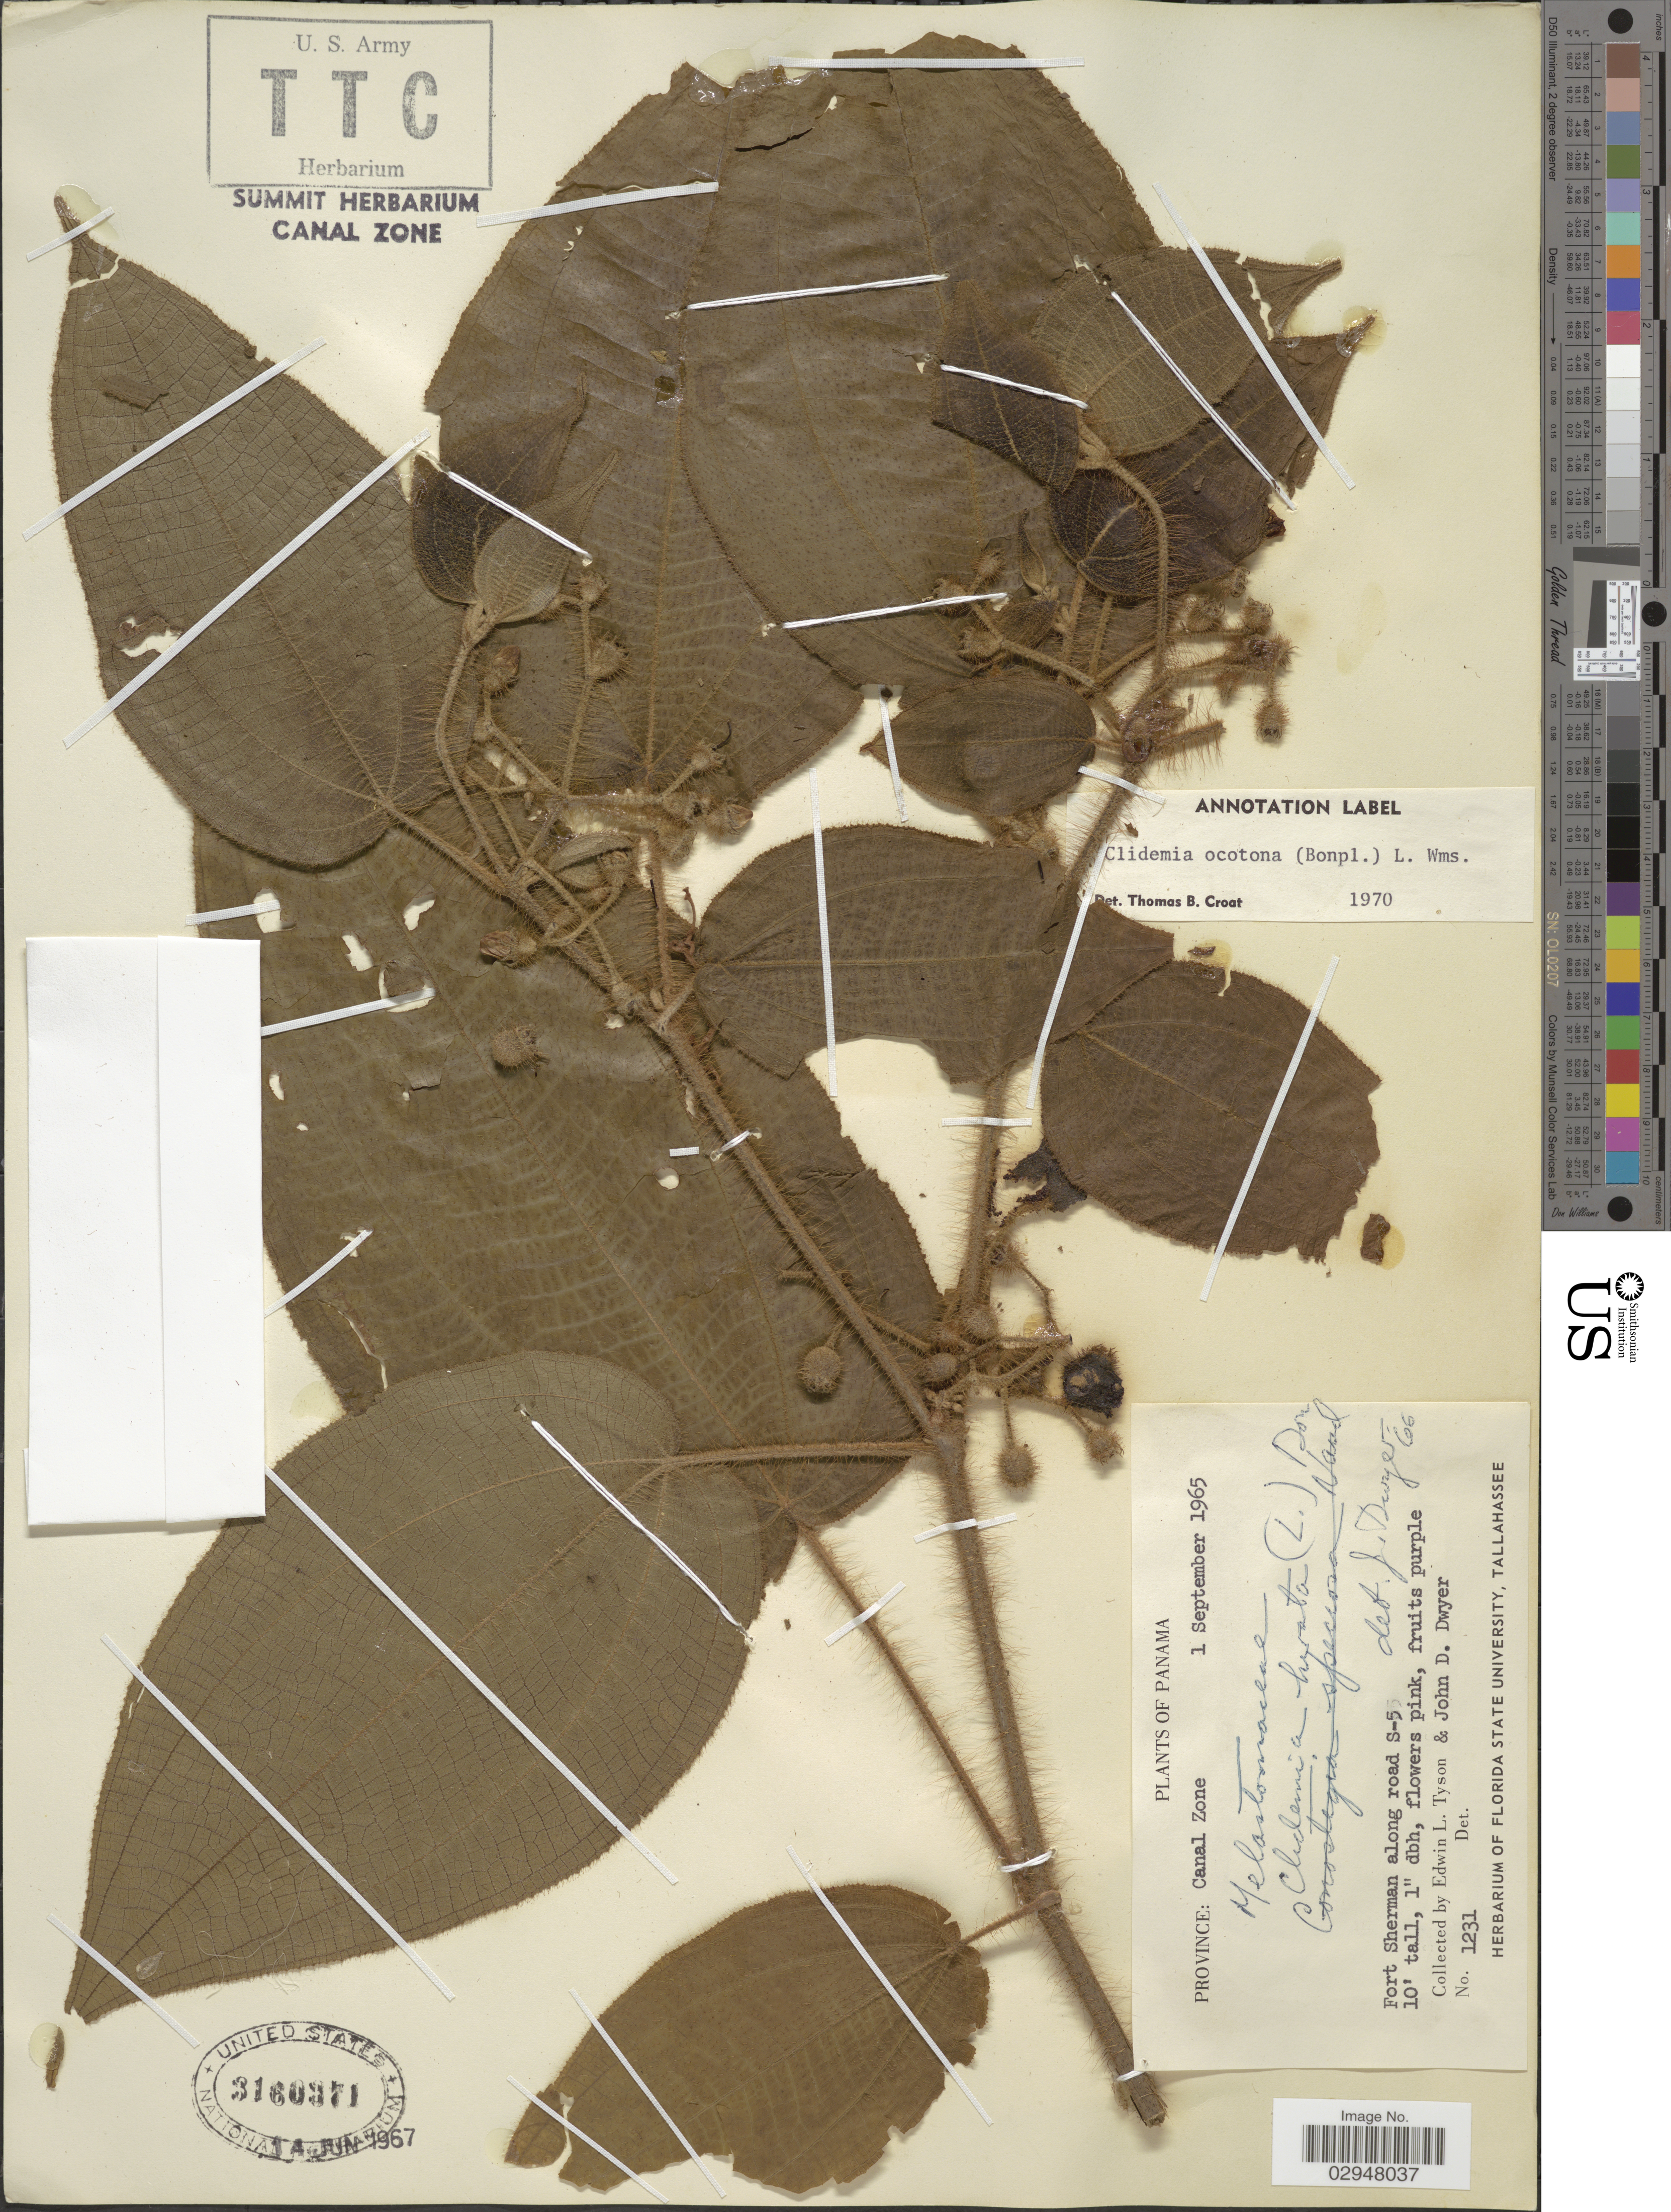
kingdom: Plantae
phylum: Tracheophyta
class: Magnoliopsida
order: Myrtales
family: Melastomataceae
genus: Clidemia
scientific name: Clidemia octona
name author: (Bonpl.) L.O. Williams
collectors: E. L. Tyson & J. D. Dwyer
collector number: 1231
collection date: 1965-09-01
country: Panama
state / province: Colón / Panamá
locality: Province : Canal Zone, Fort Sherman along road S-5.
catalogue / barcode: US 3160371